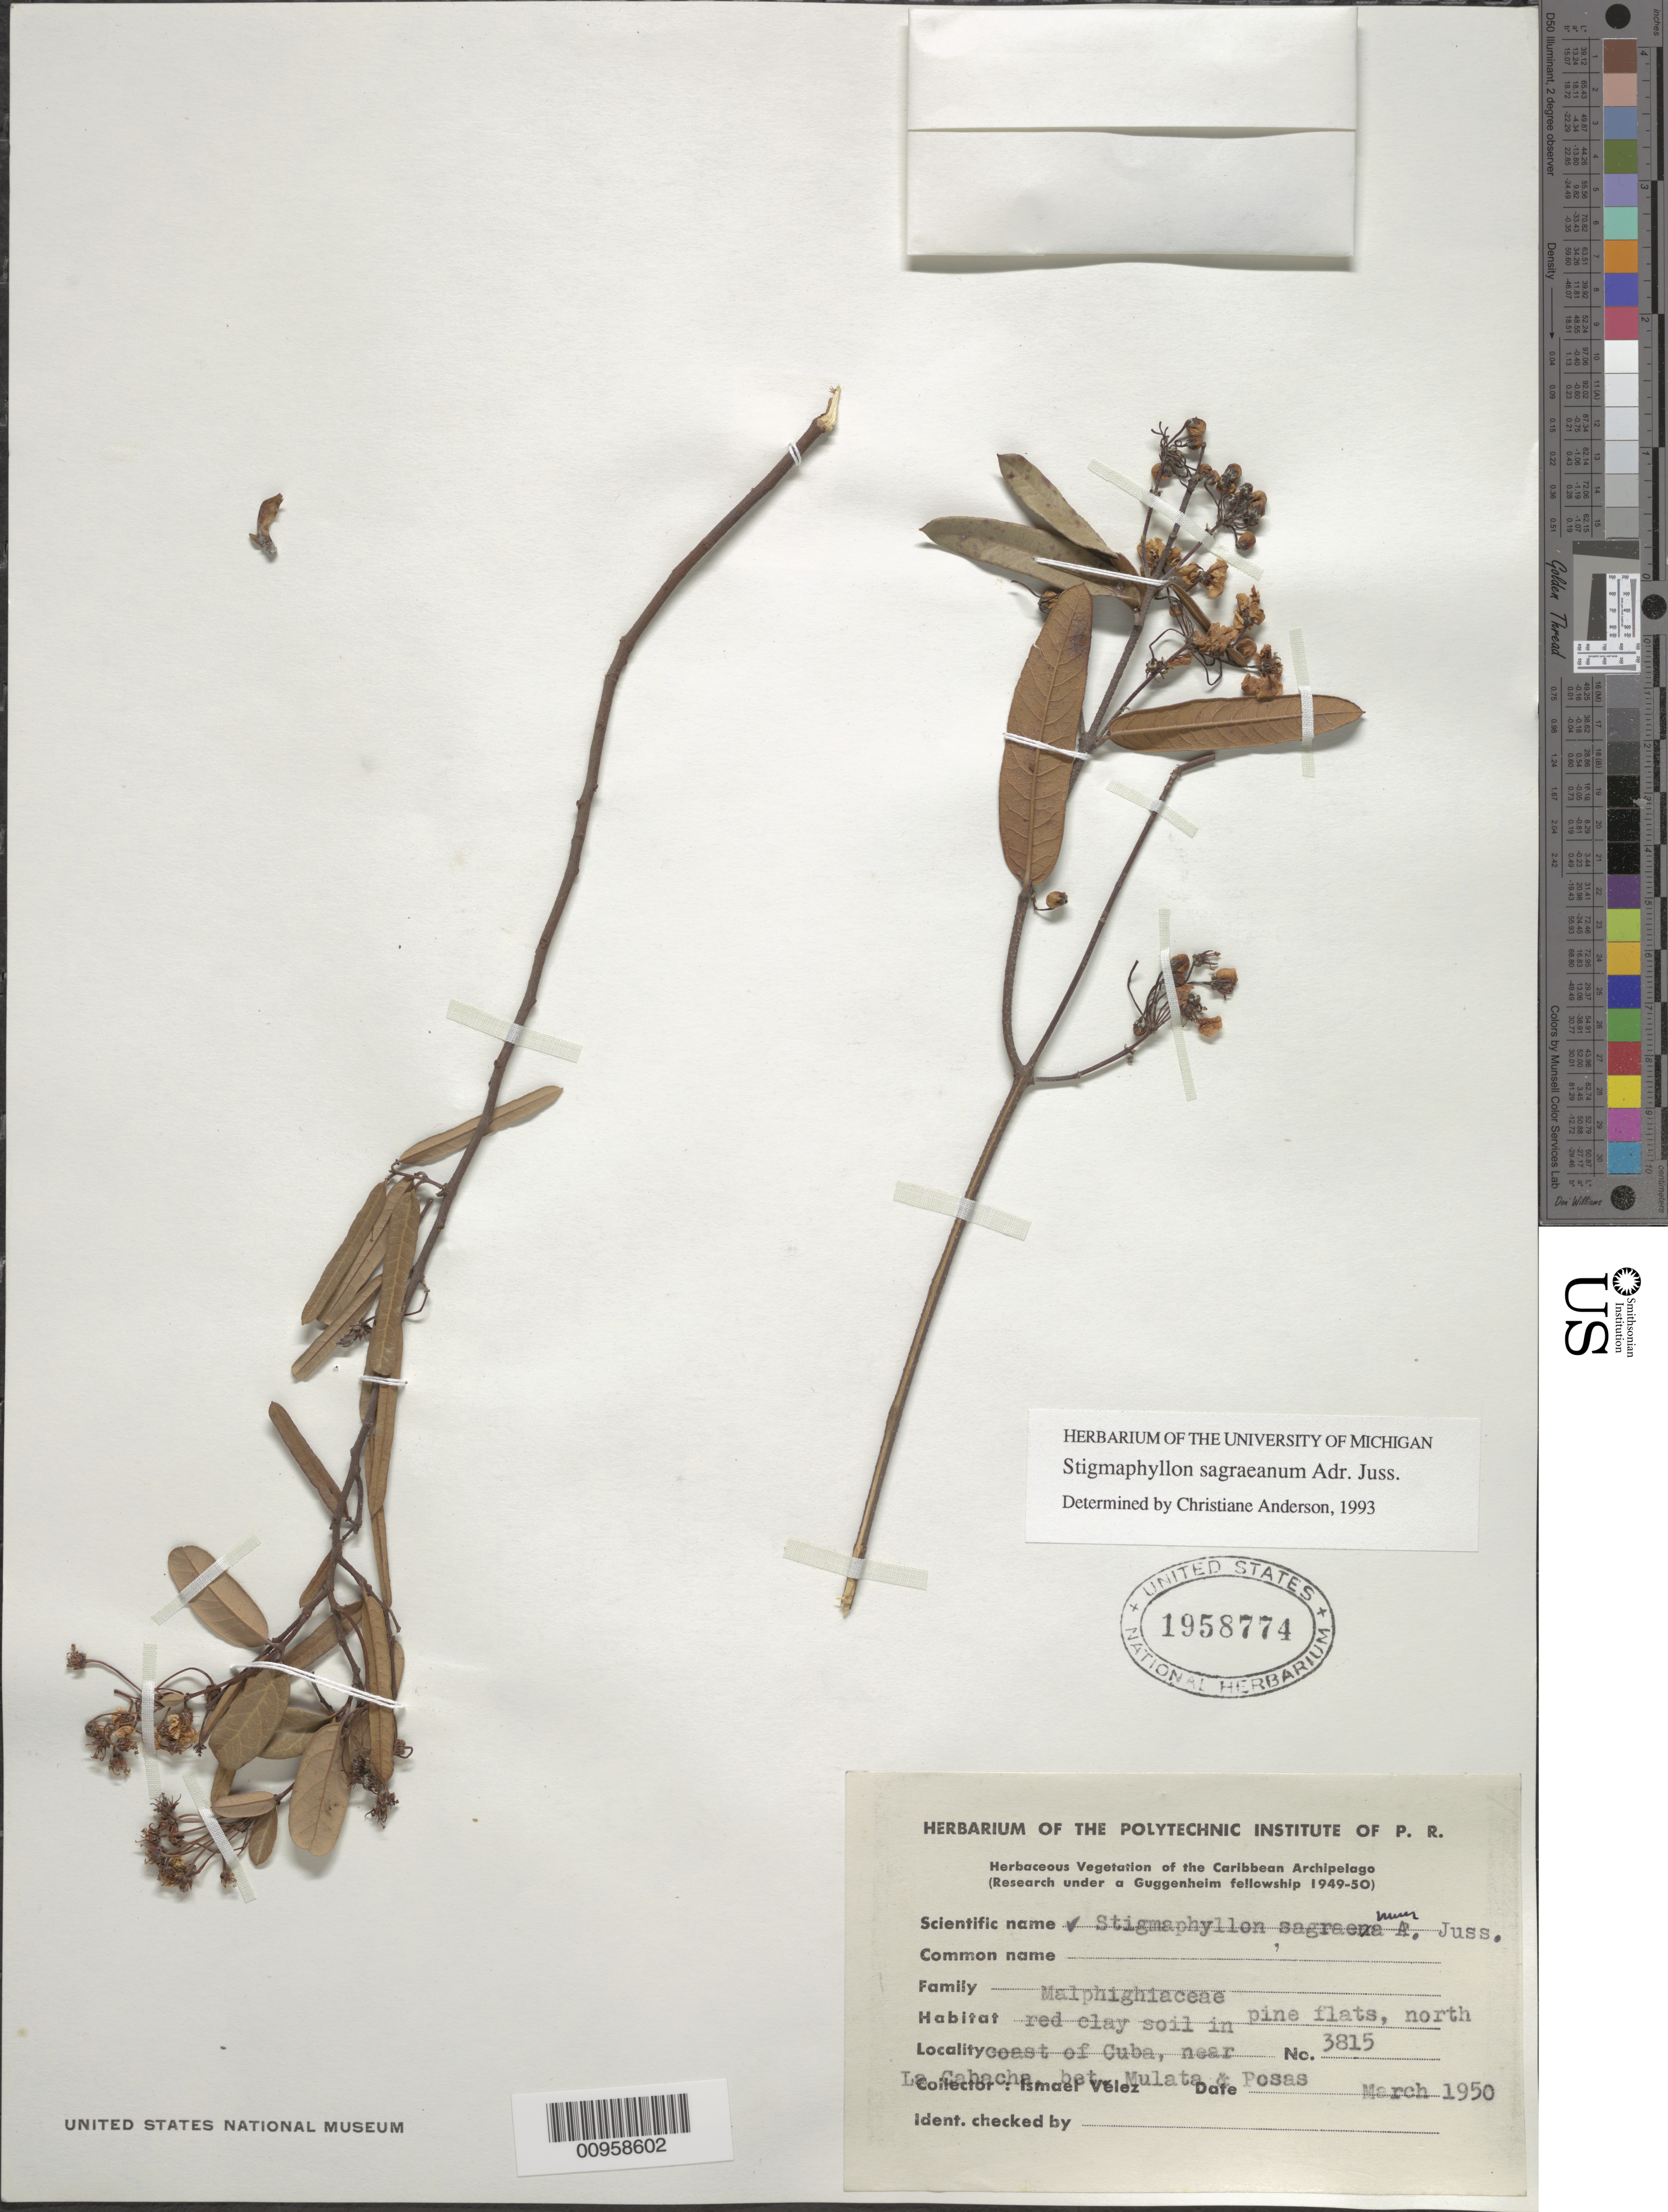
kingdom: Plantae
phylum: Tracheophyta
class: Magnoliopsida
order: Malpighiales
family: Malpighiaceae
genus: Stigmaphyllon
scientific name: Stigmaphyllon sagraeanum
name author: Juss.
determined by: Anderson, C.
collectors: I. Vélez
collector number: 3815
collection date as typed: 15 Mar 1950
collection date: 1950-03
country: Cuba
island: Cuba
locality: North coast, near La Cahacha, between Mulata and Posas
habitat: Red clay soil in pine flats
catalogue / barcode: US 1958774